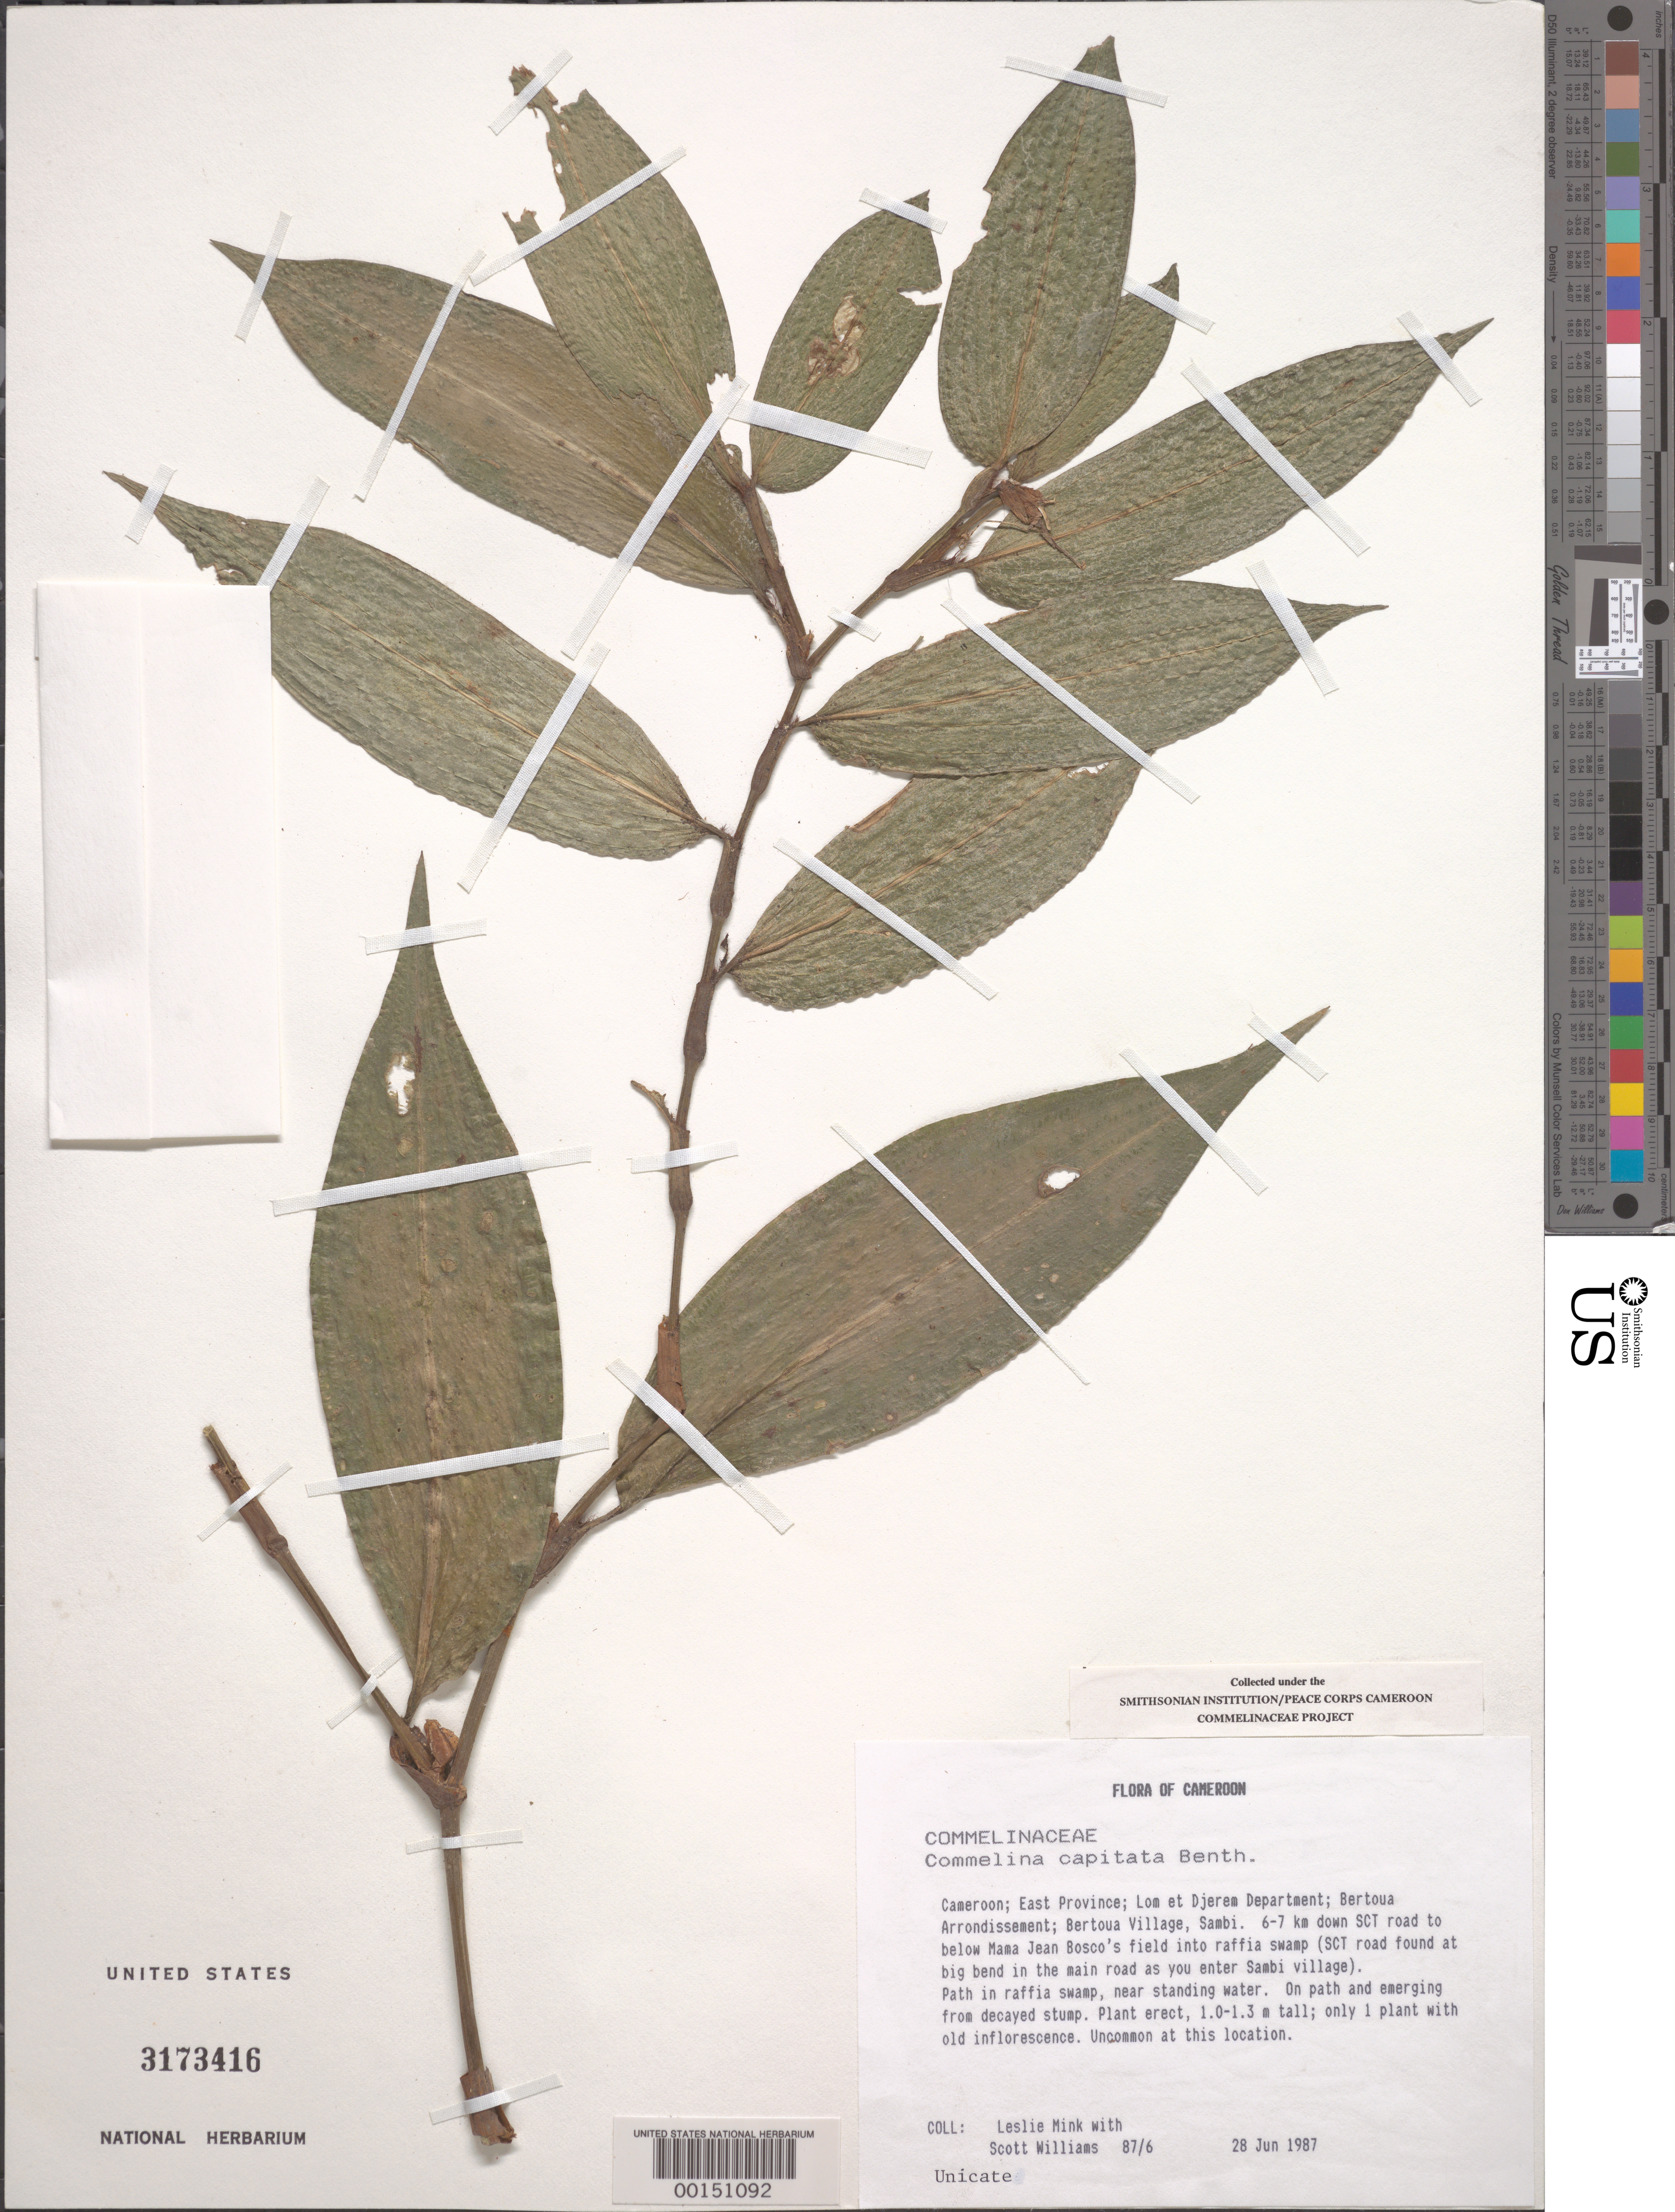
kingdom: Plantae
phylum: Tracheophyta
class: Liliopsida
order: Commelinales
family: Commelinaceae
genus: Commelina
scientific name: Commelina capitata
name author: Benth.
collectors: L. Mink & S. Williams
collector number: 87/6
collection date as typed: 28 Jun 1987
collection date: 1987-06-28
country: Cameroon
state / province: Est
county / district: Lom-et-djerem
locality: Bertoua arrondisement, bertoua village, sambi, 6-7 km down sct road to below mama jean bosco's field into raffia swamp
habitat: Path in raffia swamp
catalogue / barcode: US 3173416